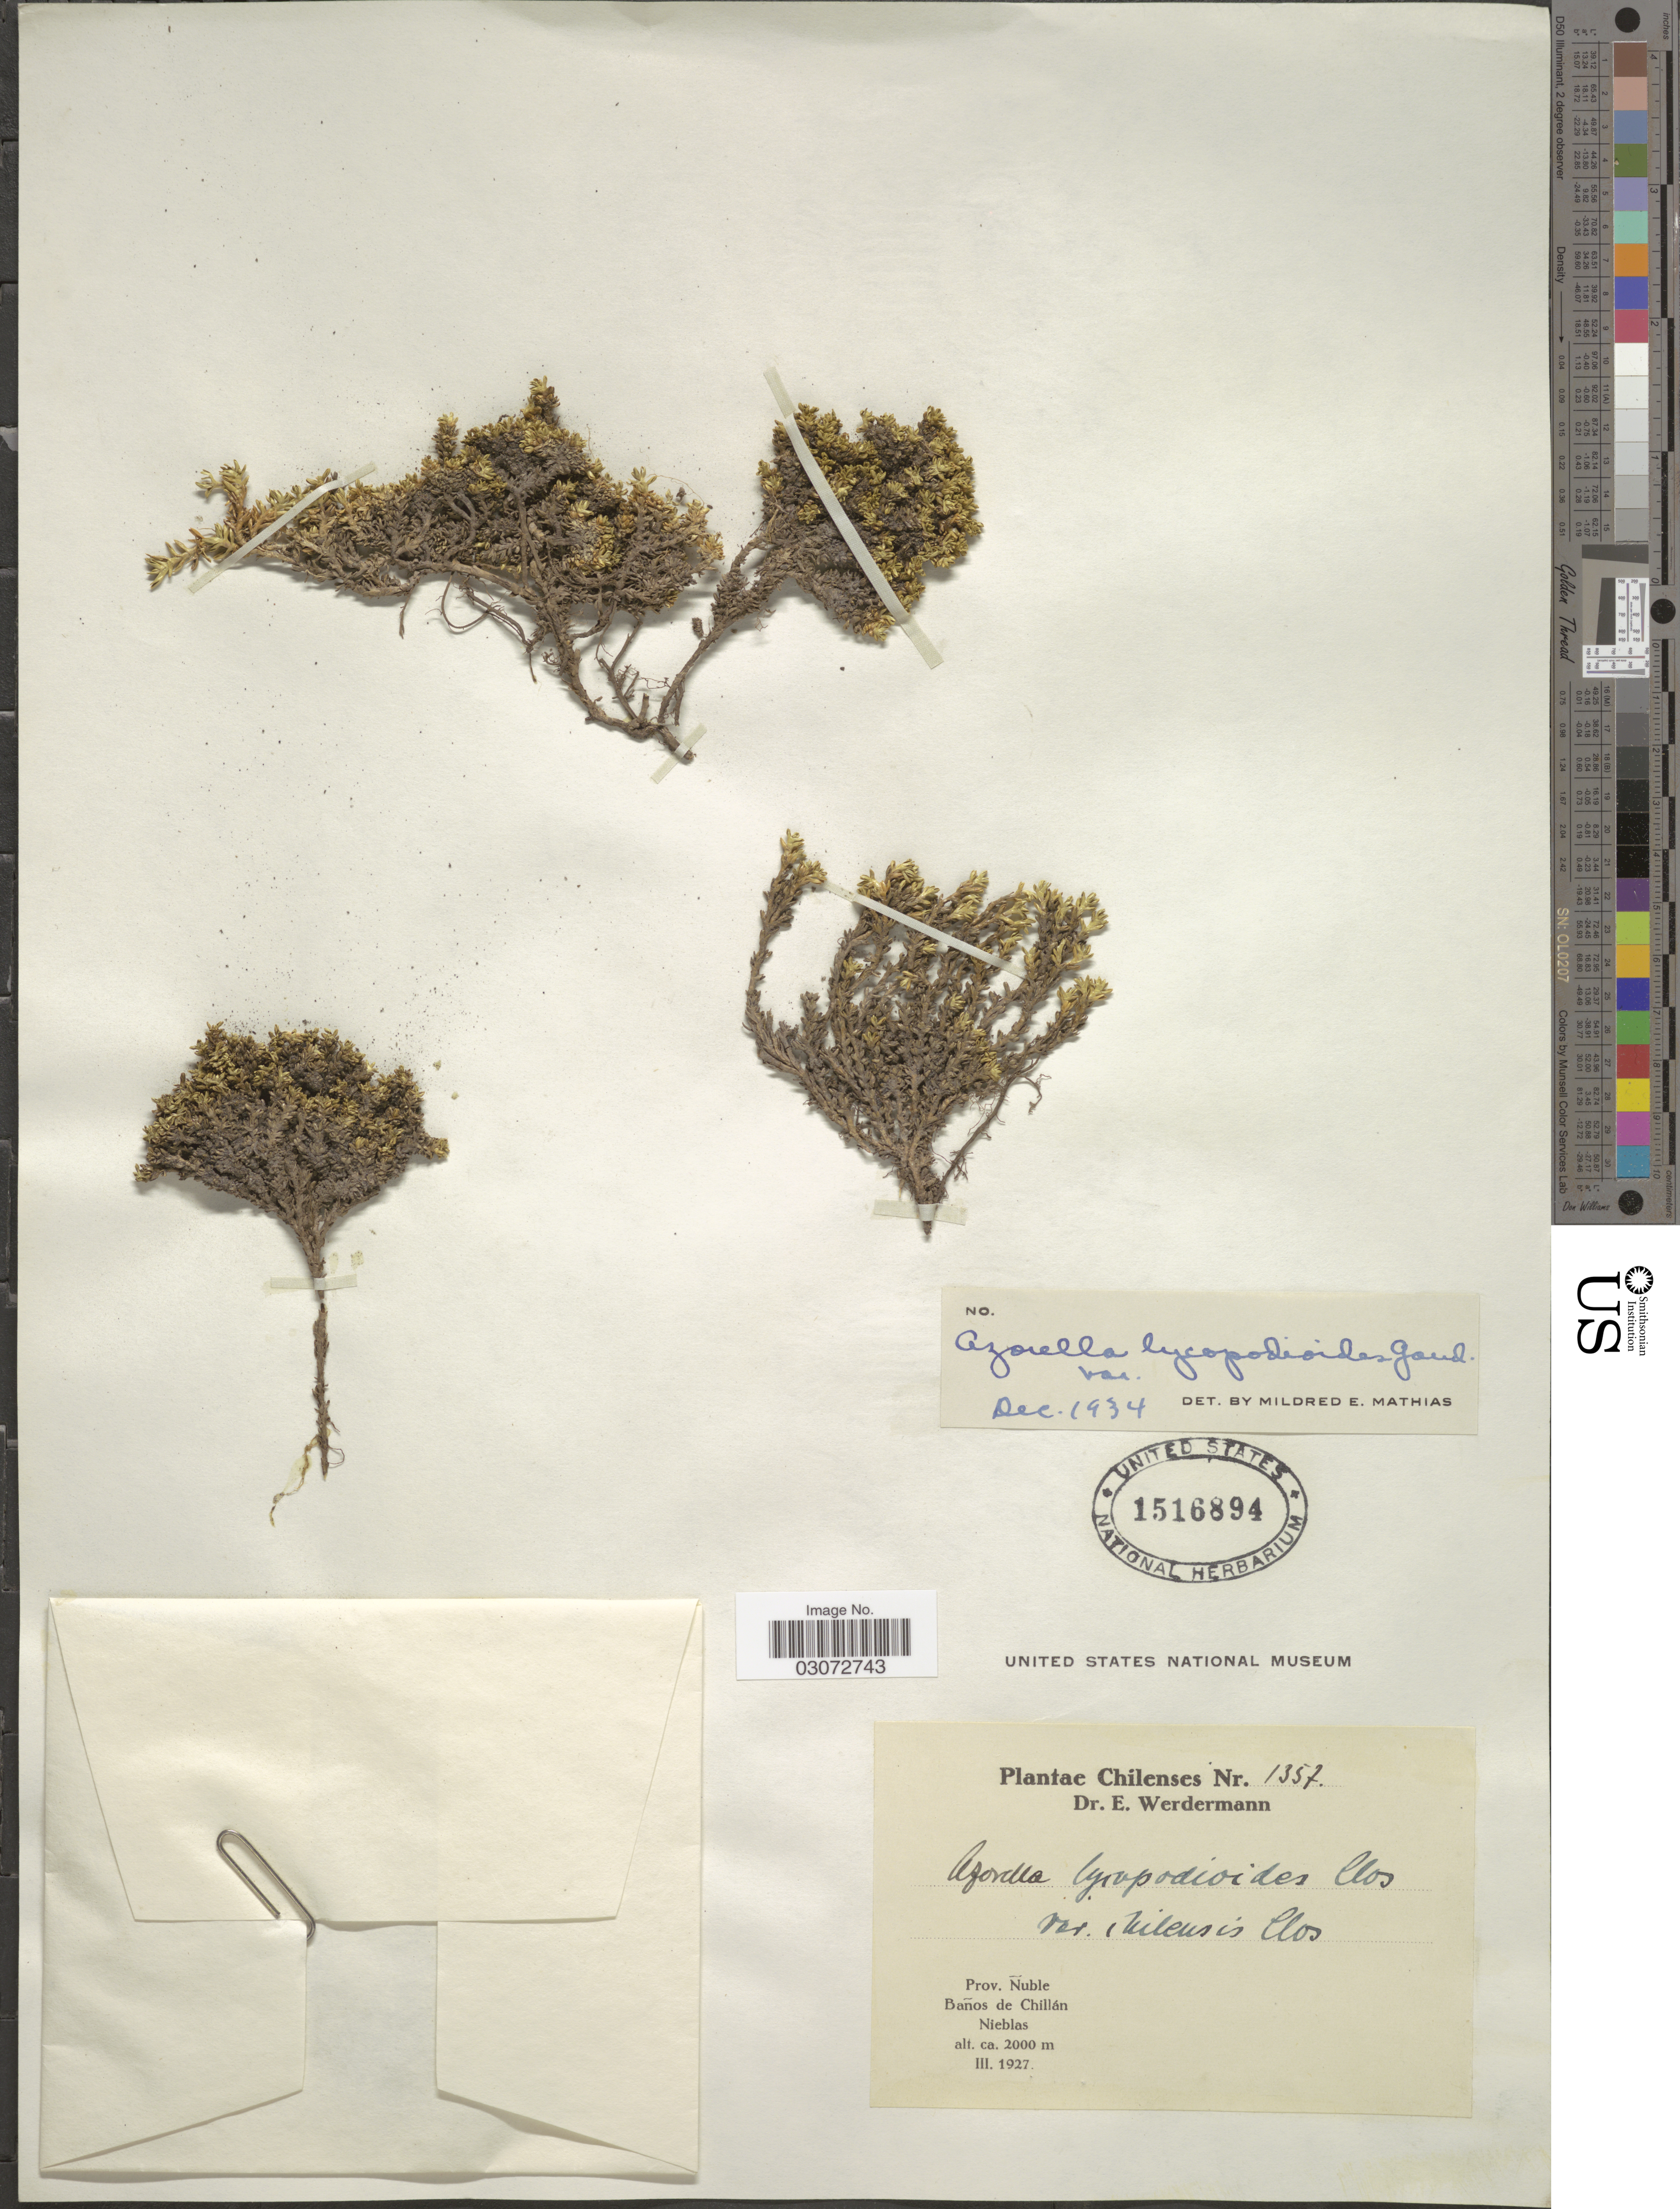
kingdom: Plantae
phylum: Tracheophyta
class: Magnoliopsida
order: Apiales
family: Apiaceae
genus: Azorella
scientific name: Azorella lycopodioides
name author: Gaudich.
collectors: E. Werdermann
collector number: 1357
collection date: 1927-03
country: Chile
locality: Prov. Ñuble. Baños de Chillán. Nieblas.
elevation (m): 2000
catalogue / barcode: US 1516894